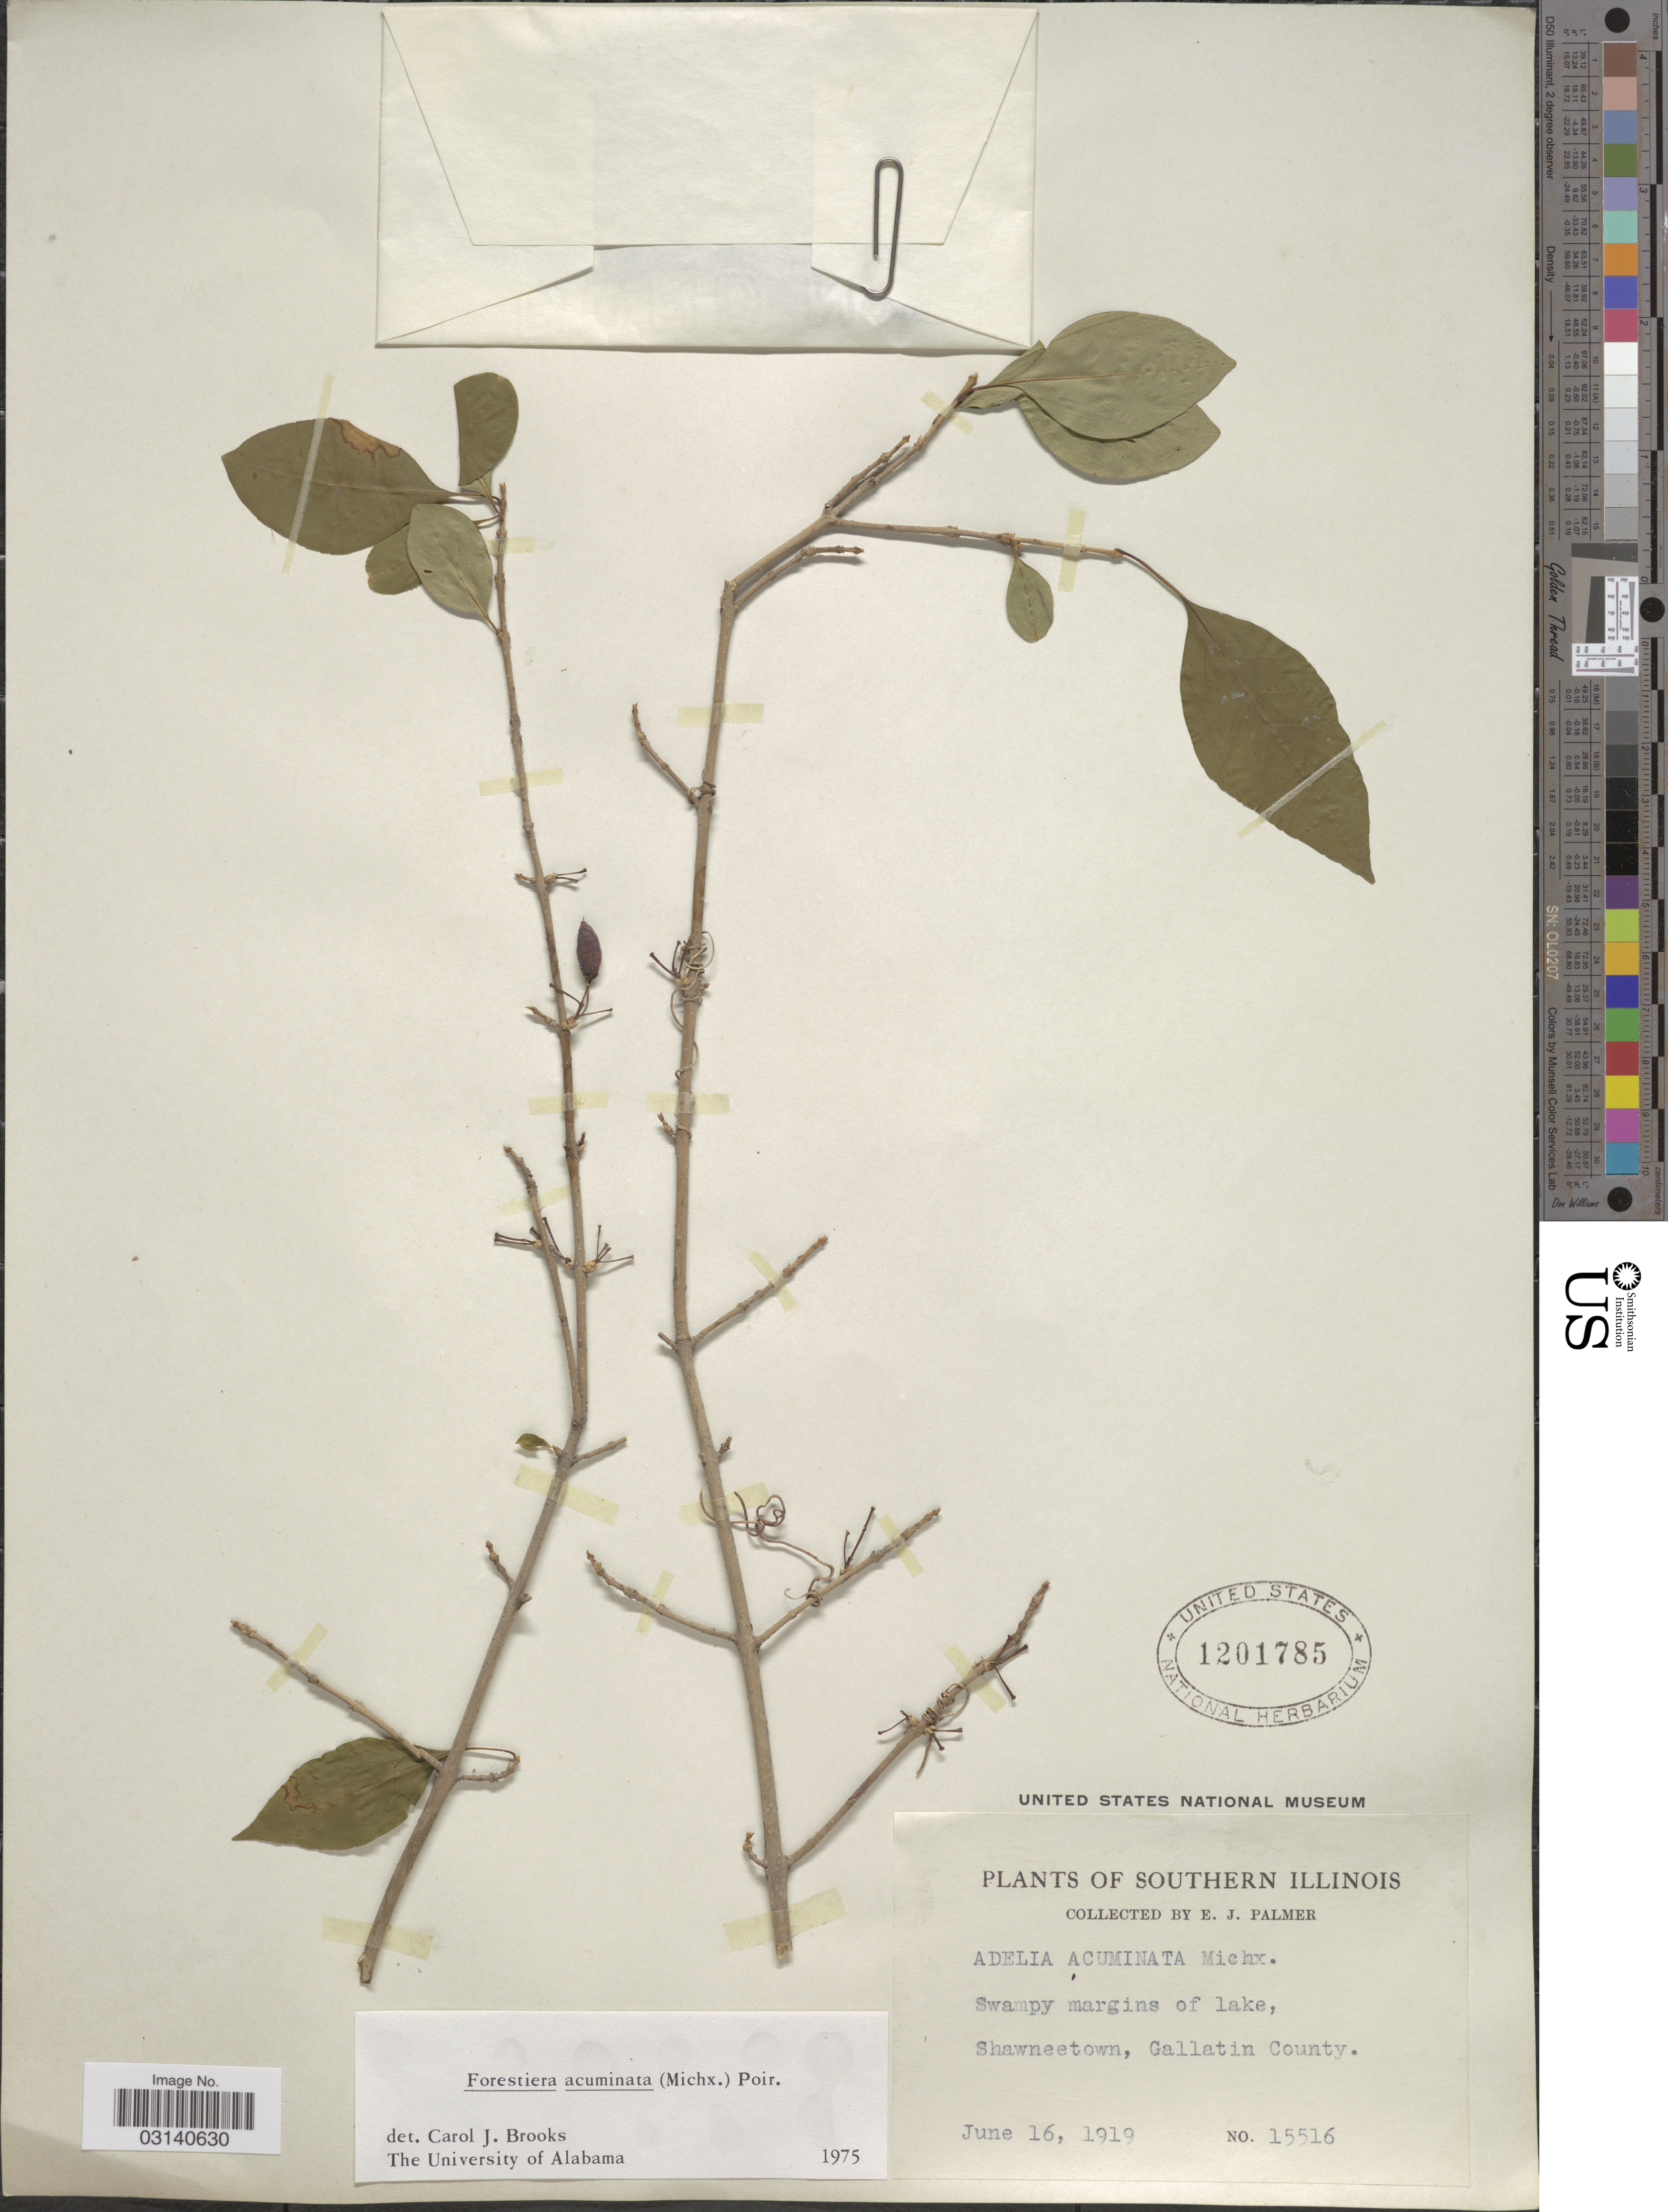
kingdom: Plantae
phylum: Tracheophyta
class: Magnoliopsida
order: Lamiales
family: Oleaceae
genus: Forestiera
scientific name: Forestiera acuminata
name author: (Michx.) Poir.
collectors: E. J. Palmer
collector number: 15516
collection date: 1919-06-16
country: United States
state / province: Illinois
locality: Southern Illinois, Swampy margins of lake, Shawneetown, Gallatin County.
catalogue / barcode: US 1201785